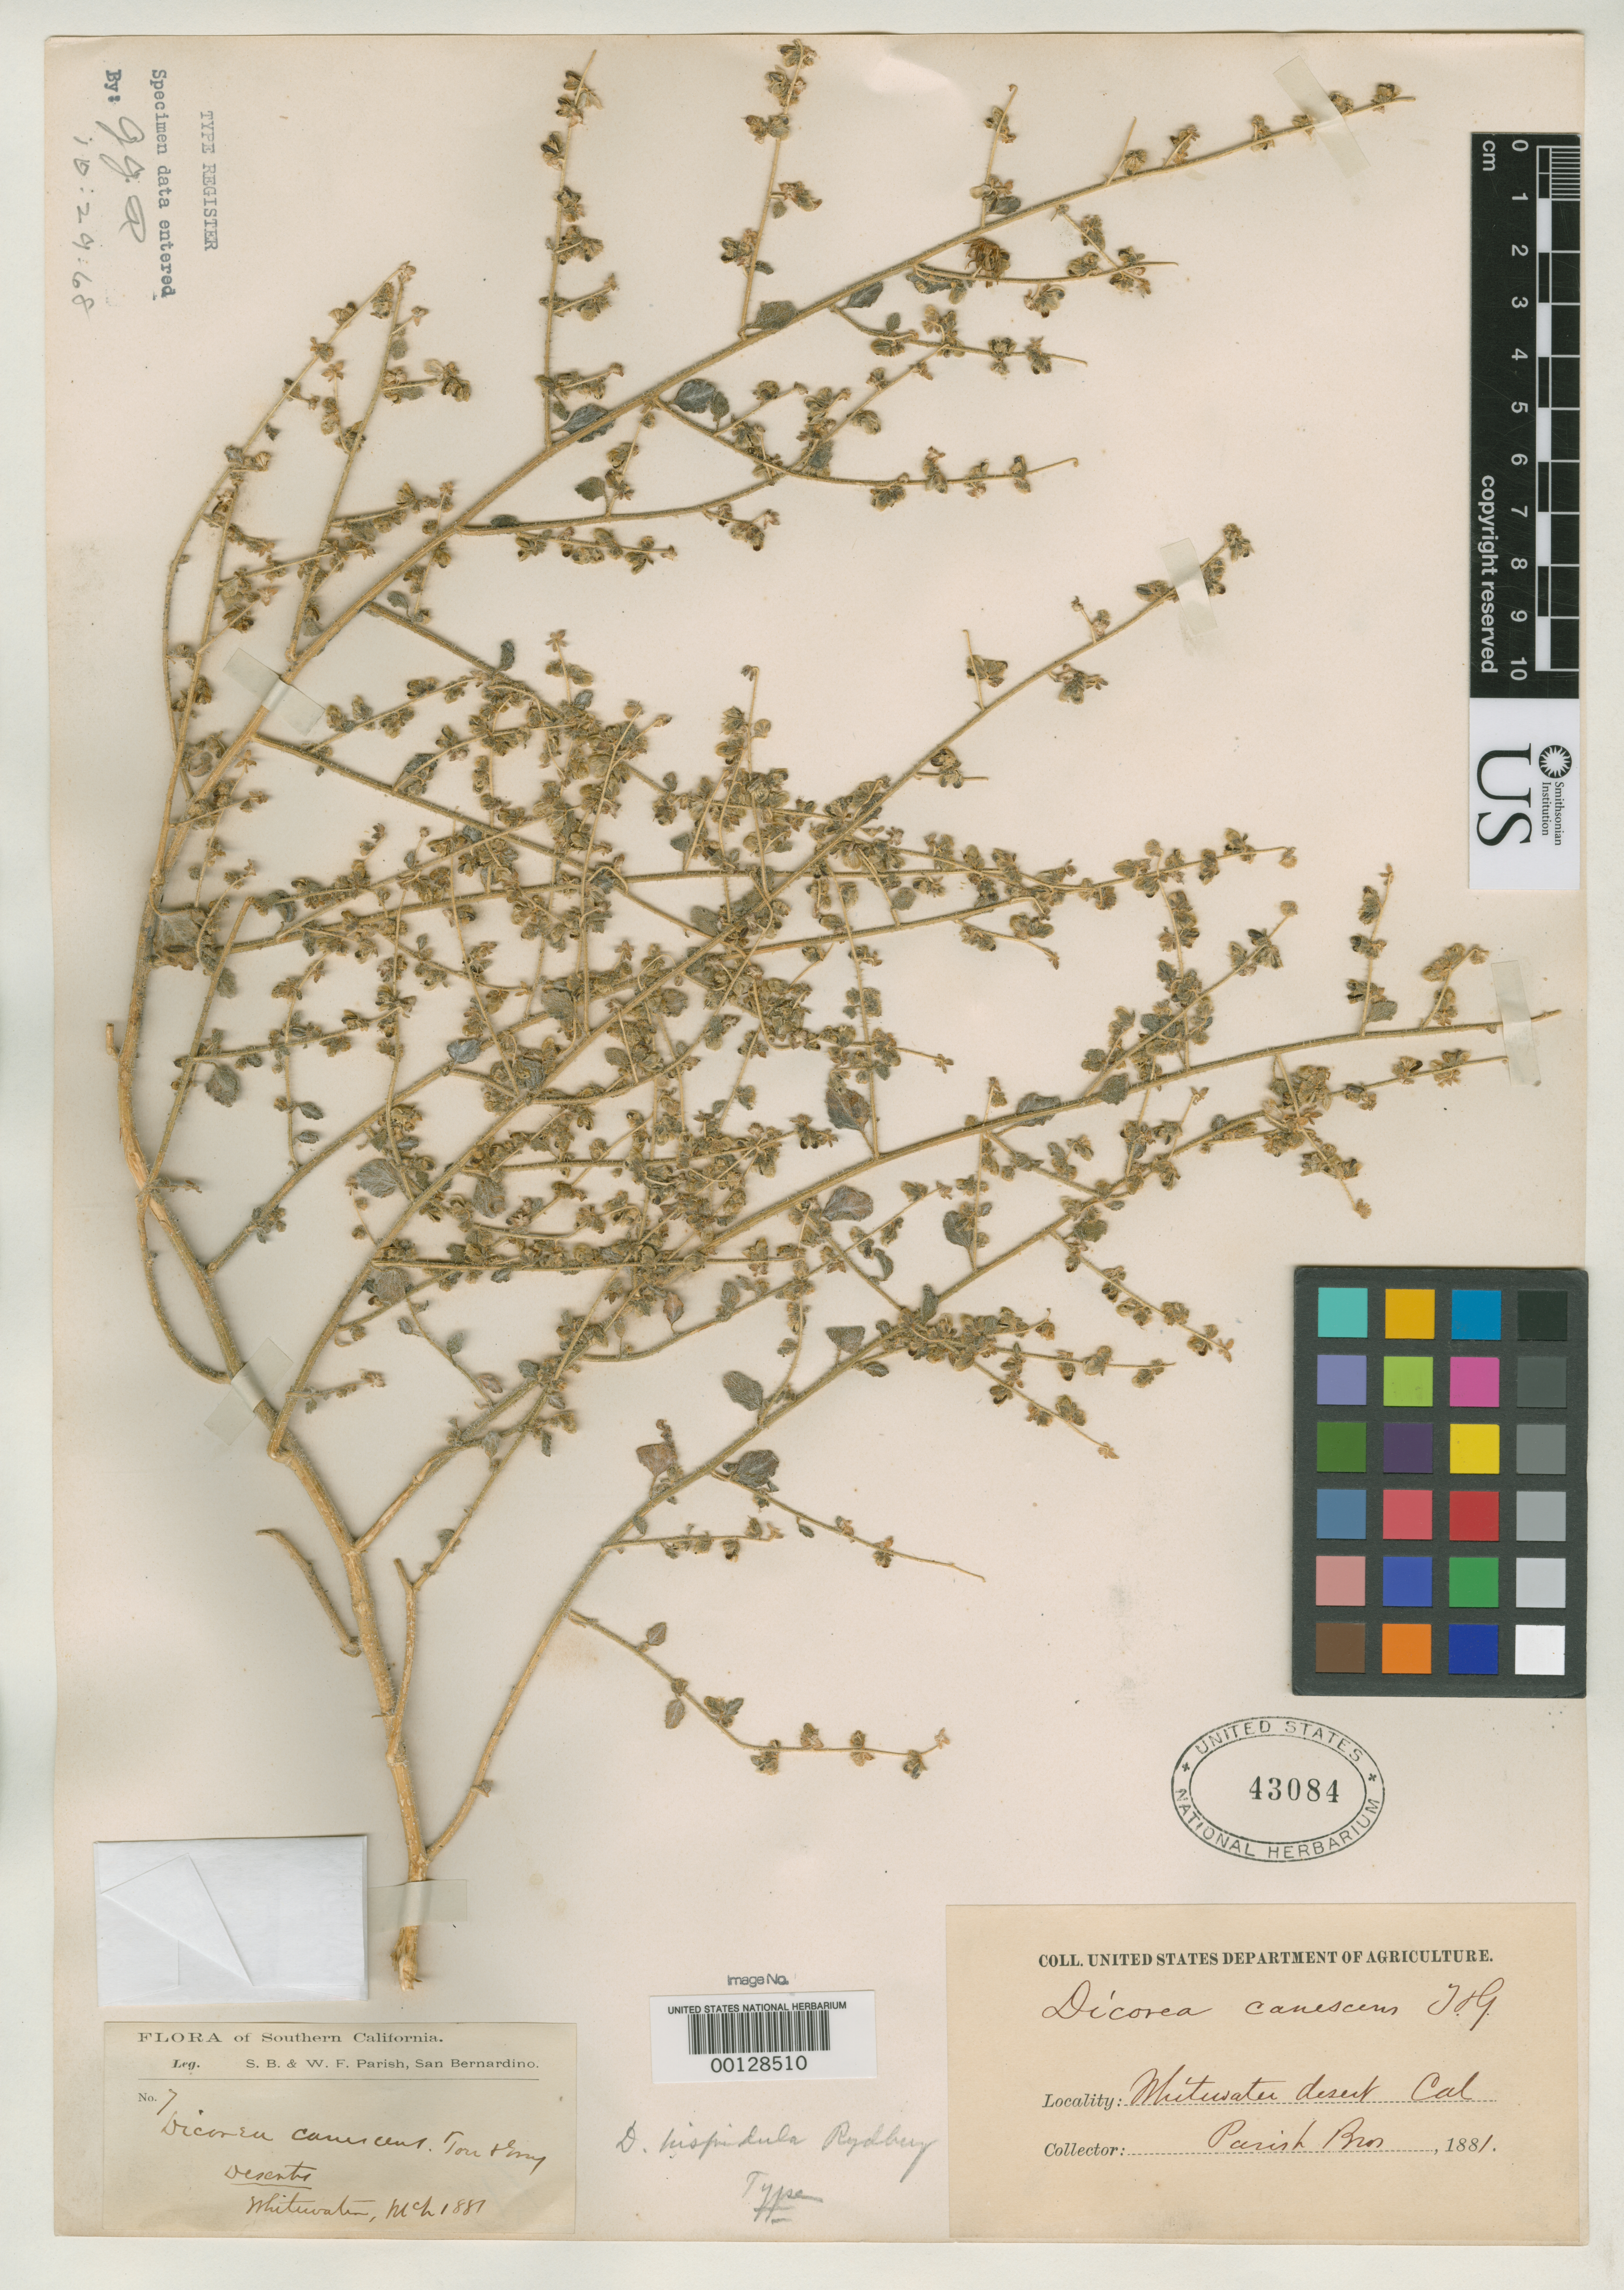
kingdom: Plantae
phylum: Tracheophyta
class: Magnoliopsida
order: Asterales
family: Asteraceae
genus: Dicoria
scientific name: Dicoria hispidula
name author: Rydb.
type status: Holotype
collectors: S. B. Parish & W. F. Parish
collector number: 7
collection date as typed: Mar 1881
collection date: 1881-03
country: United States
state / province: California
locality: Whitewater Desert.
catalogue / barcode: US 43084